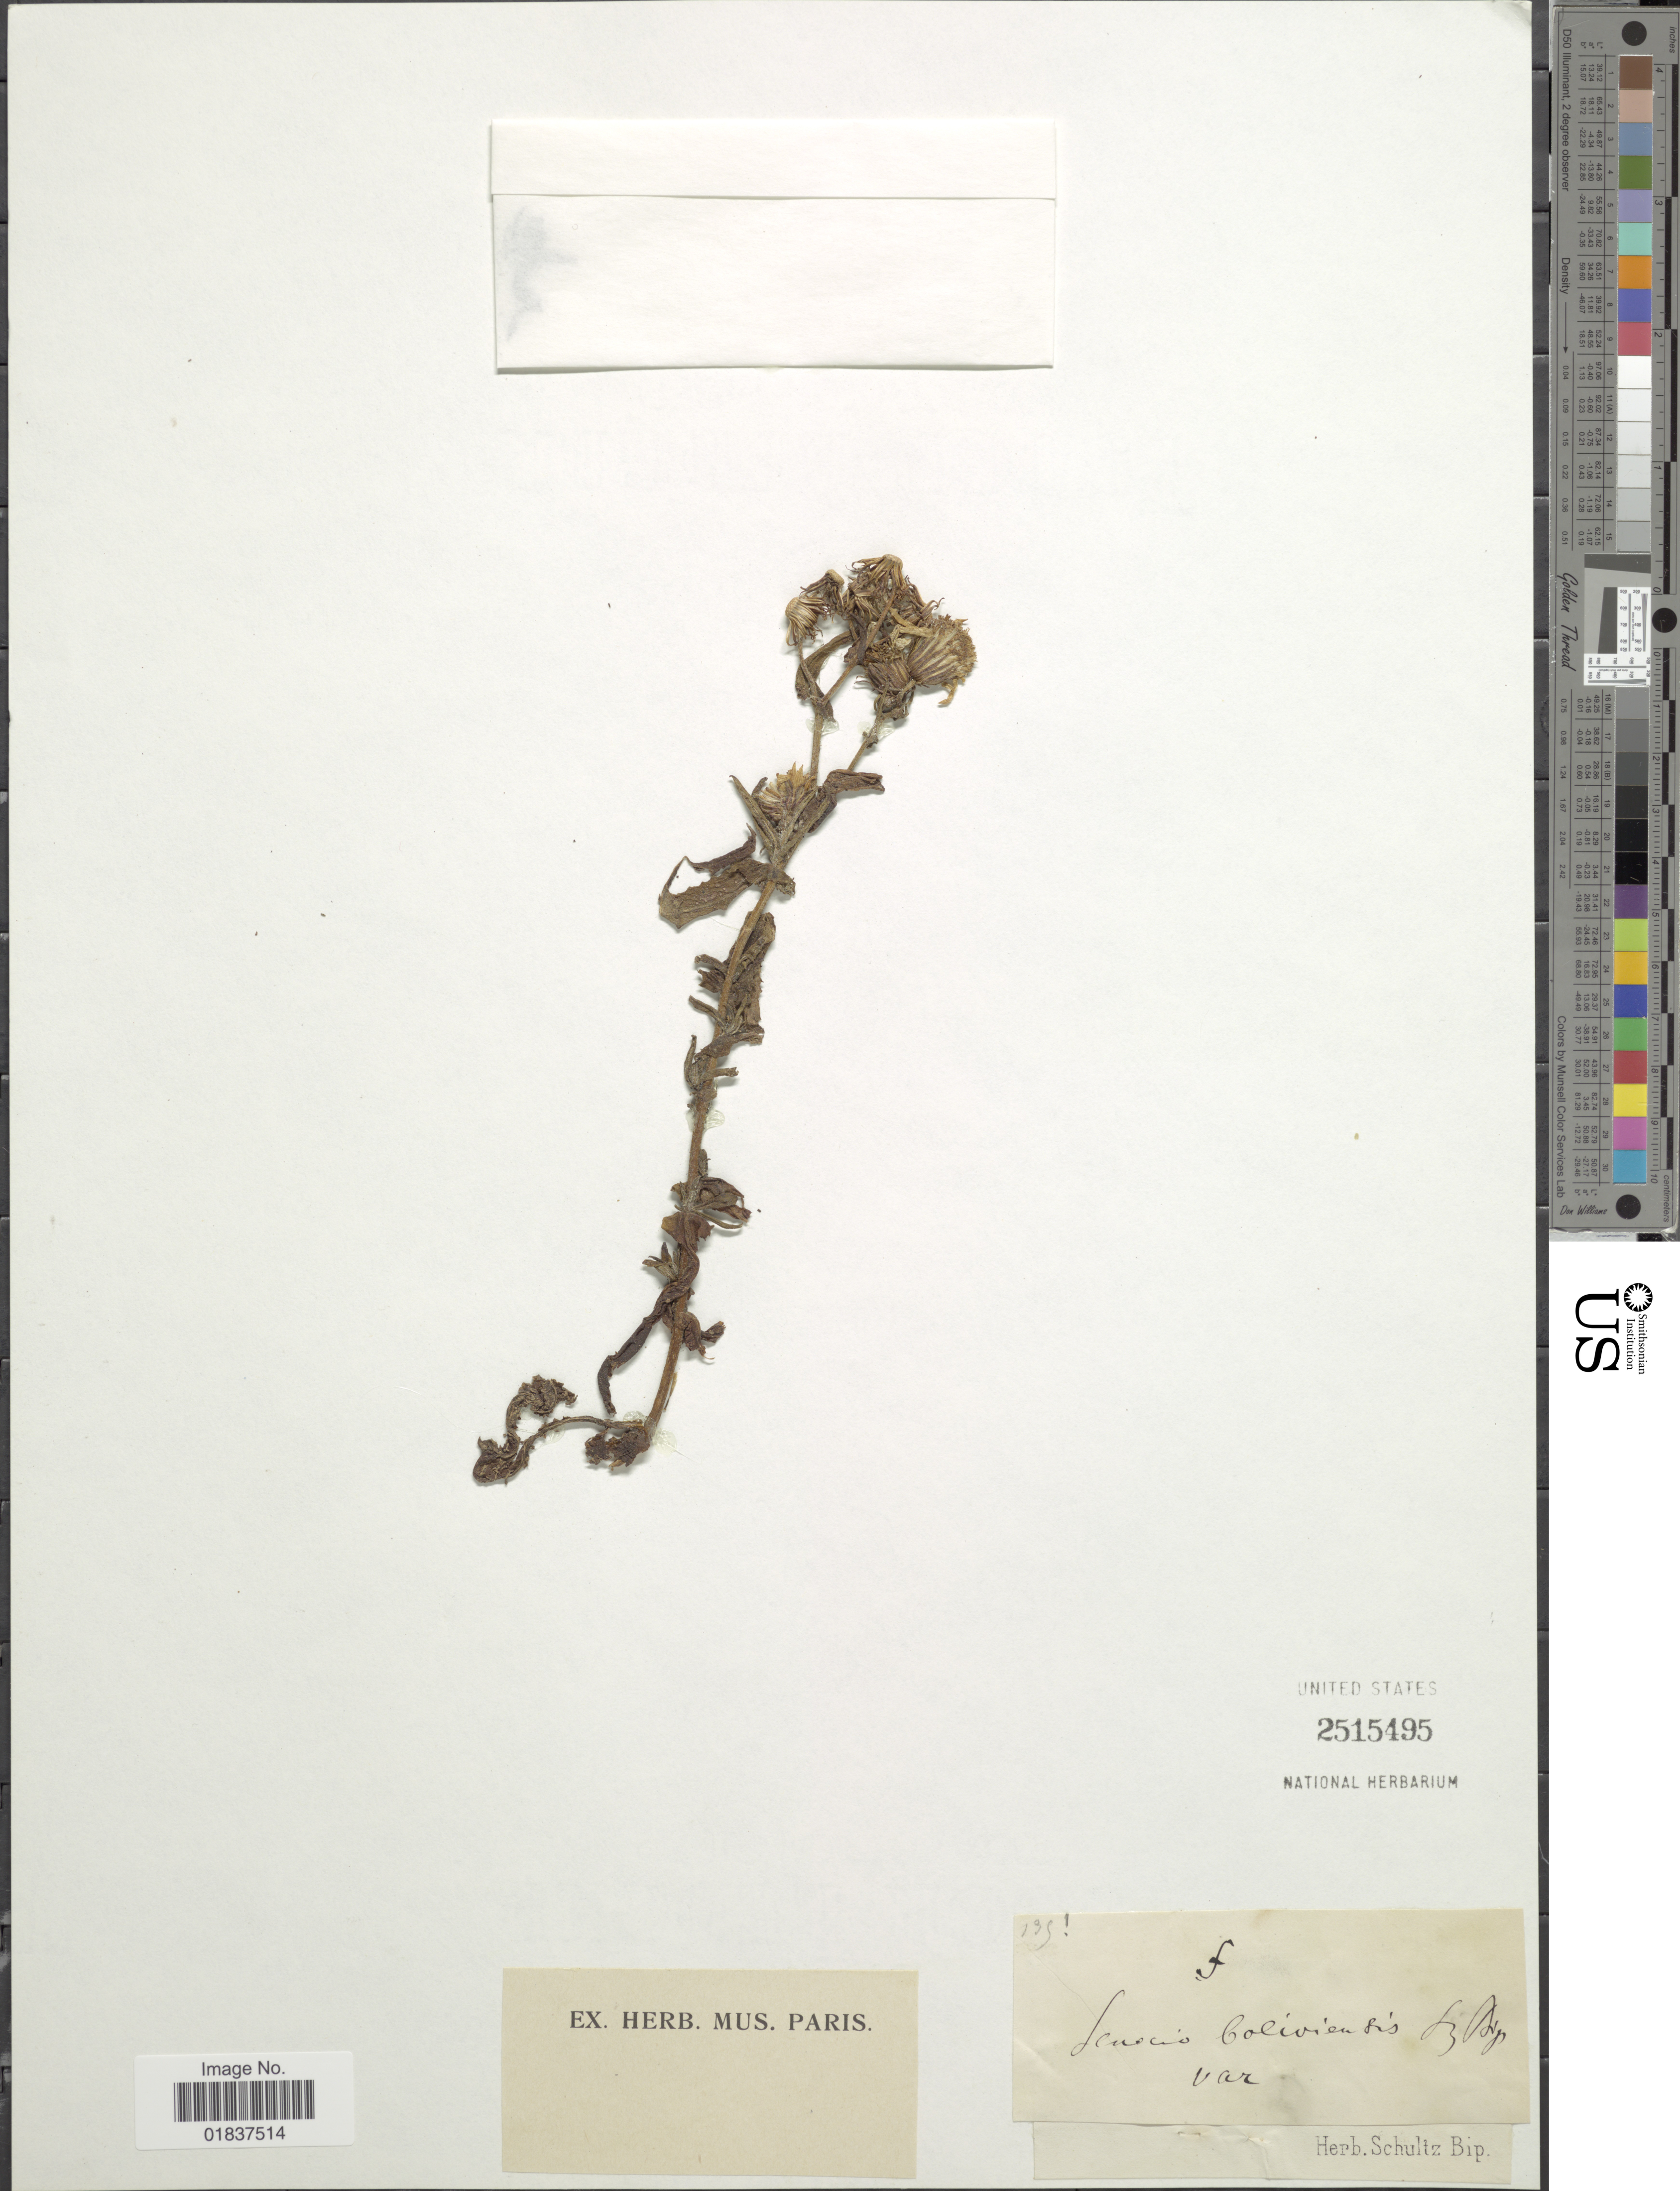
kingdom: Plantae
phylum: Tracheophyta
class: Magnoliopsida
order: Asterales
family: Asteraceae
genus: Senecio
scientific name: Senecio boliviensis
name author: Sch. Bip. ex Klatt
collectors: ex herb. Schultz Bip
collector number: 139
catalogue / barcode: US 2515495